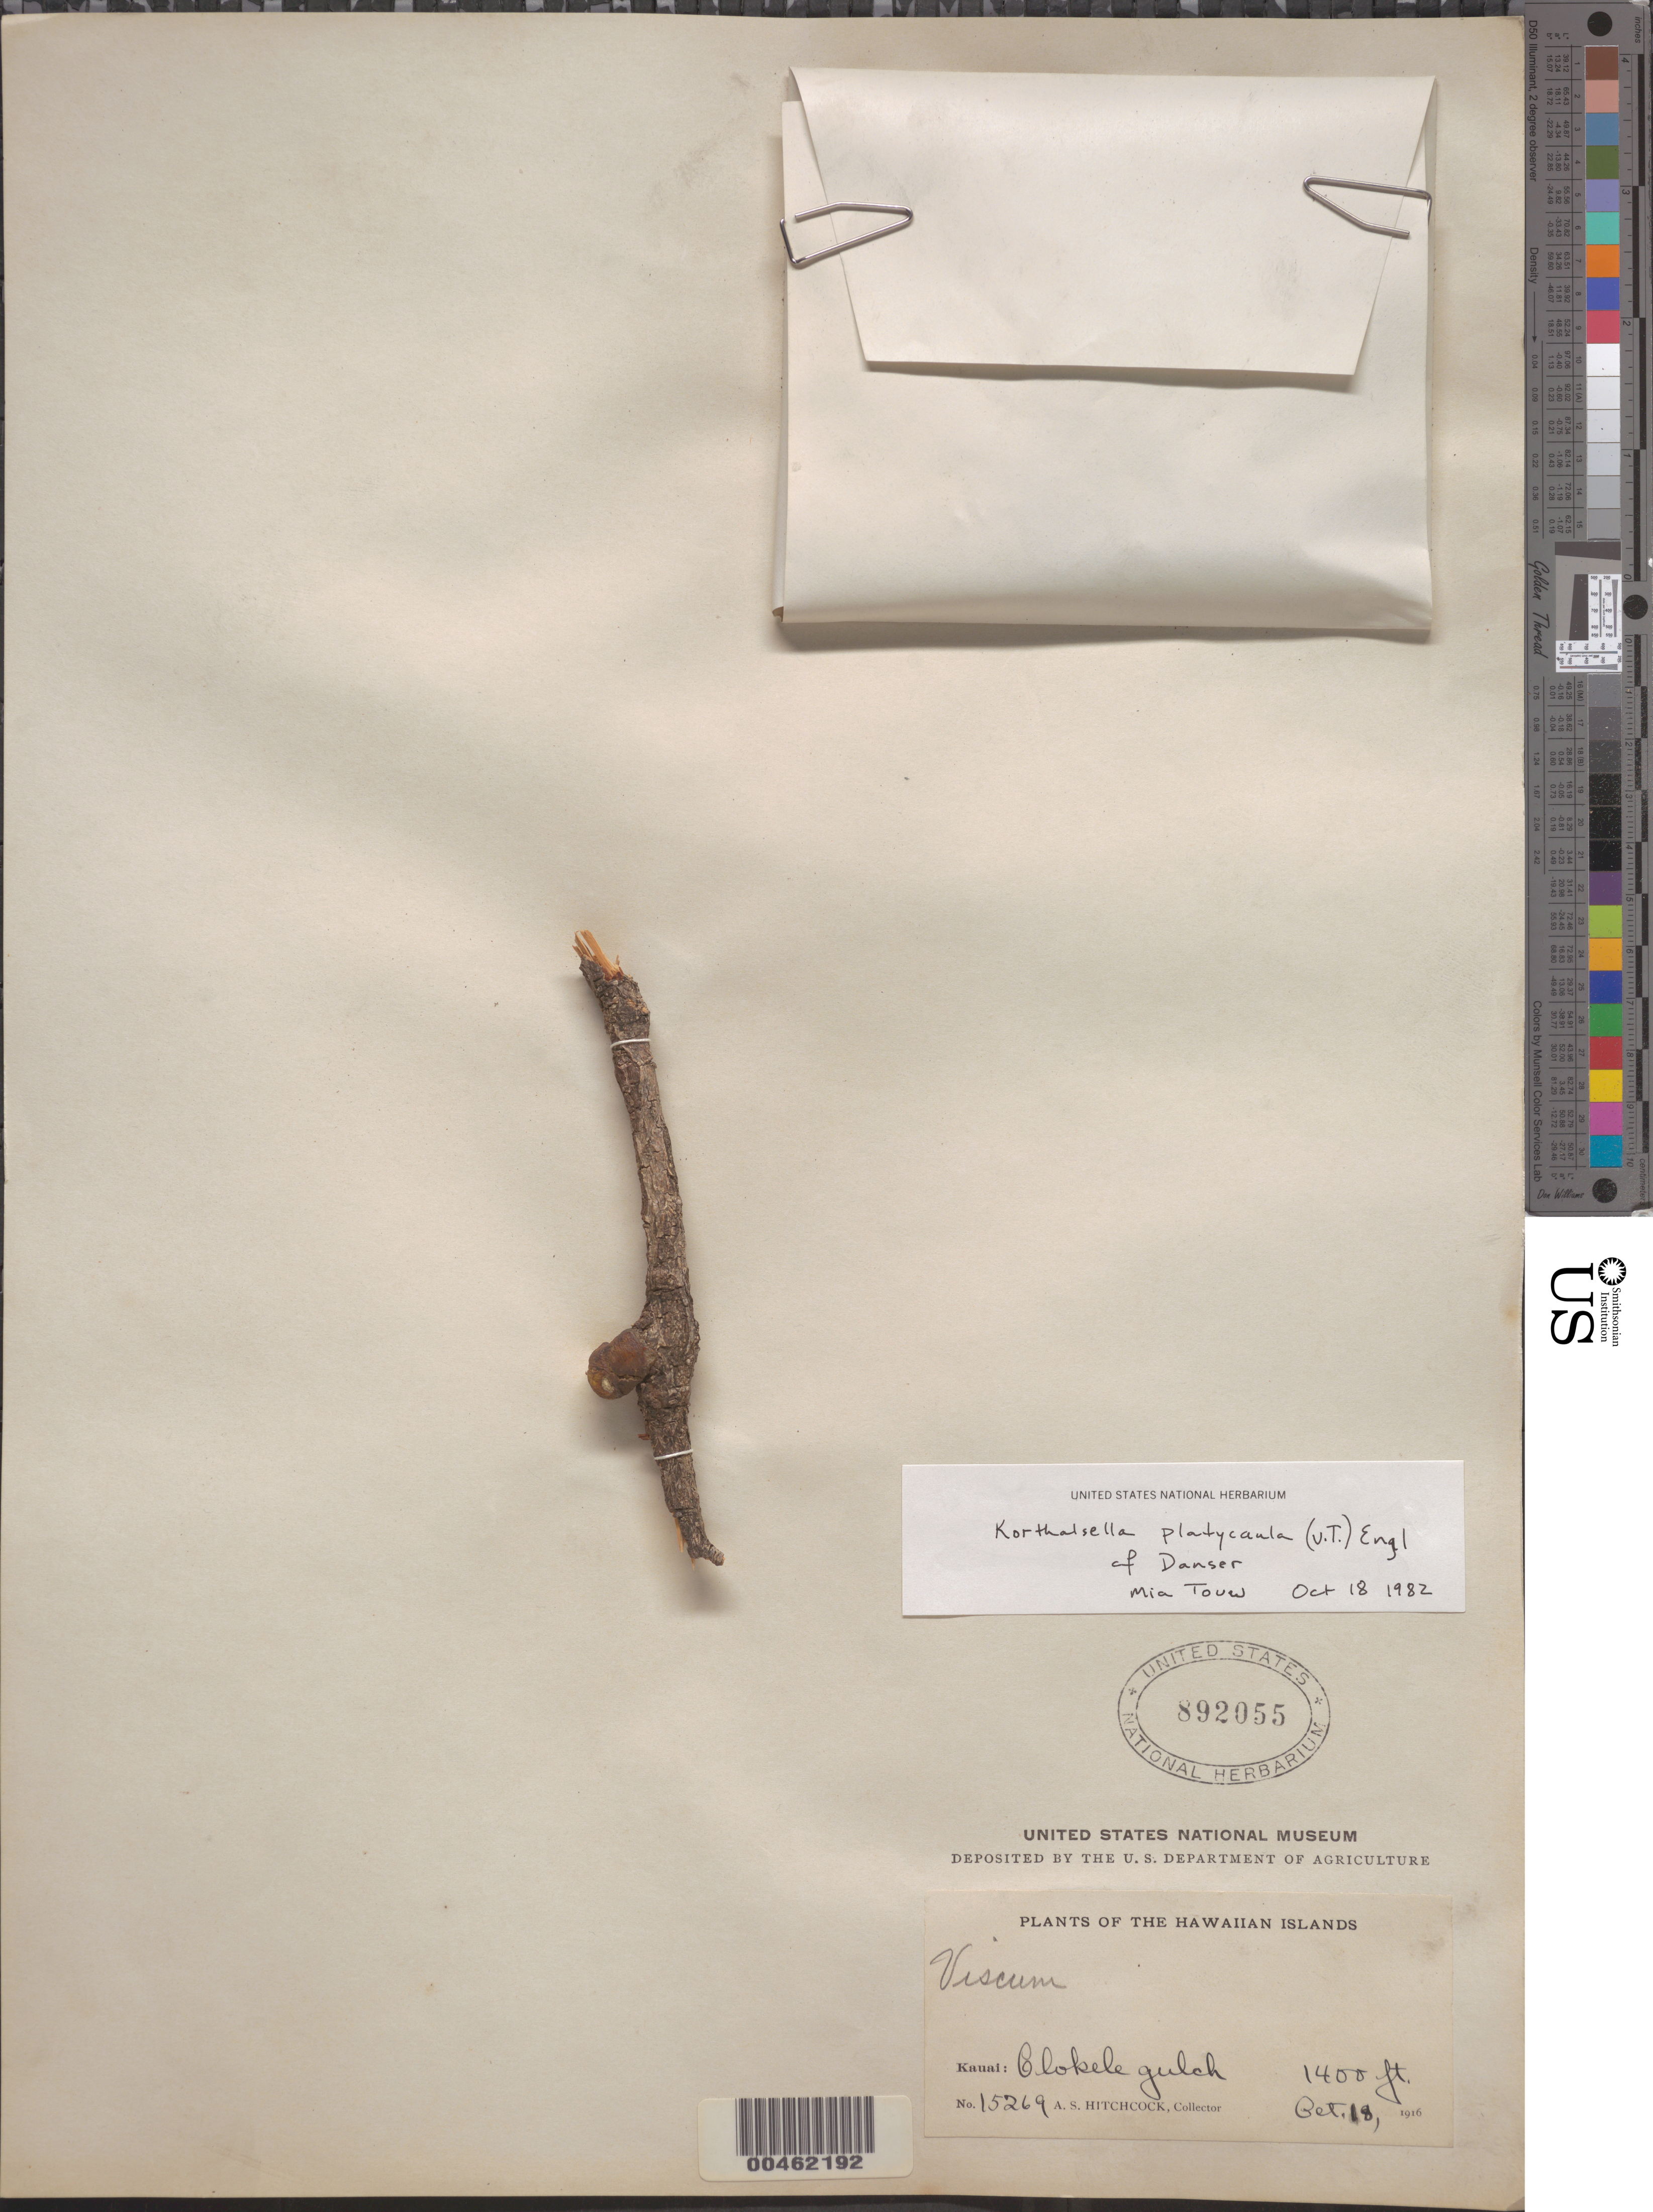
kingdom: Plantae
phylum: Tracheophyta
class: Magnoliopsida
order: Santalales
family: Viscaceae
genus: Korthalsella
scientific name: Korthalsella platycaula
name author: (Tiegh.) Engl.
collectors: A. S. Hitchcock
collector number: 15269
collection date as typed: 18 Oct 1916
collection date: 1916-10-18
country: United States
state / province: Hawaii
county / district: Kauai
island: Kaua'i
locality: Olokele Gulch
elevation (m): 427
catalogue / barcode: US 892055